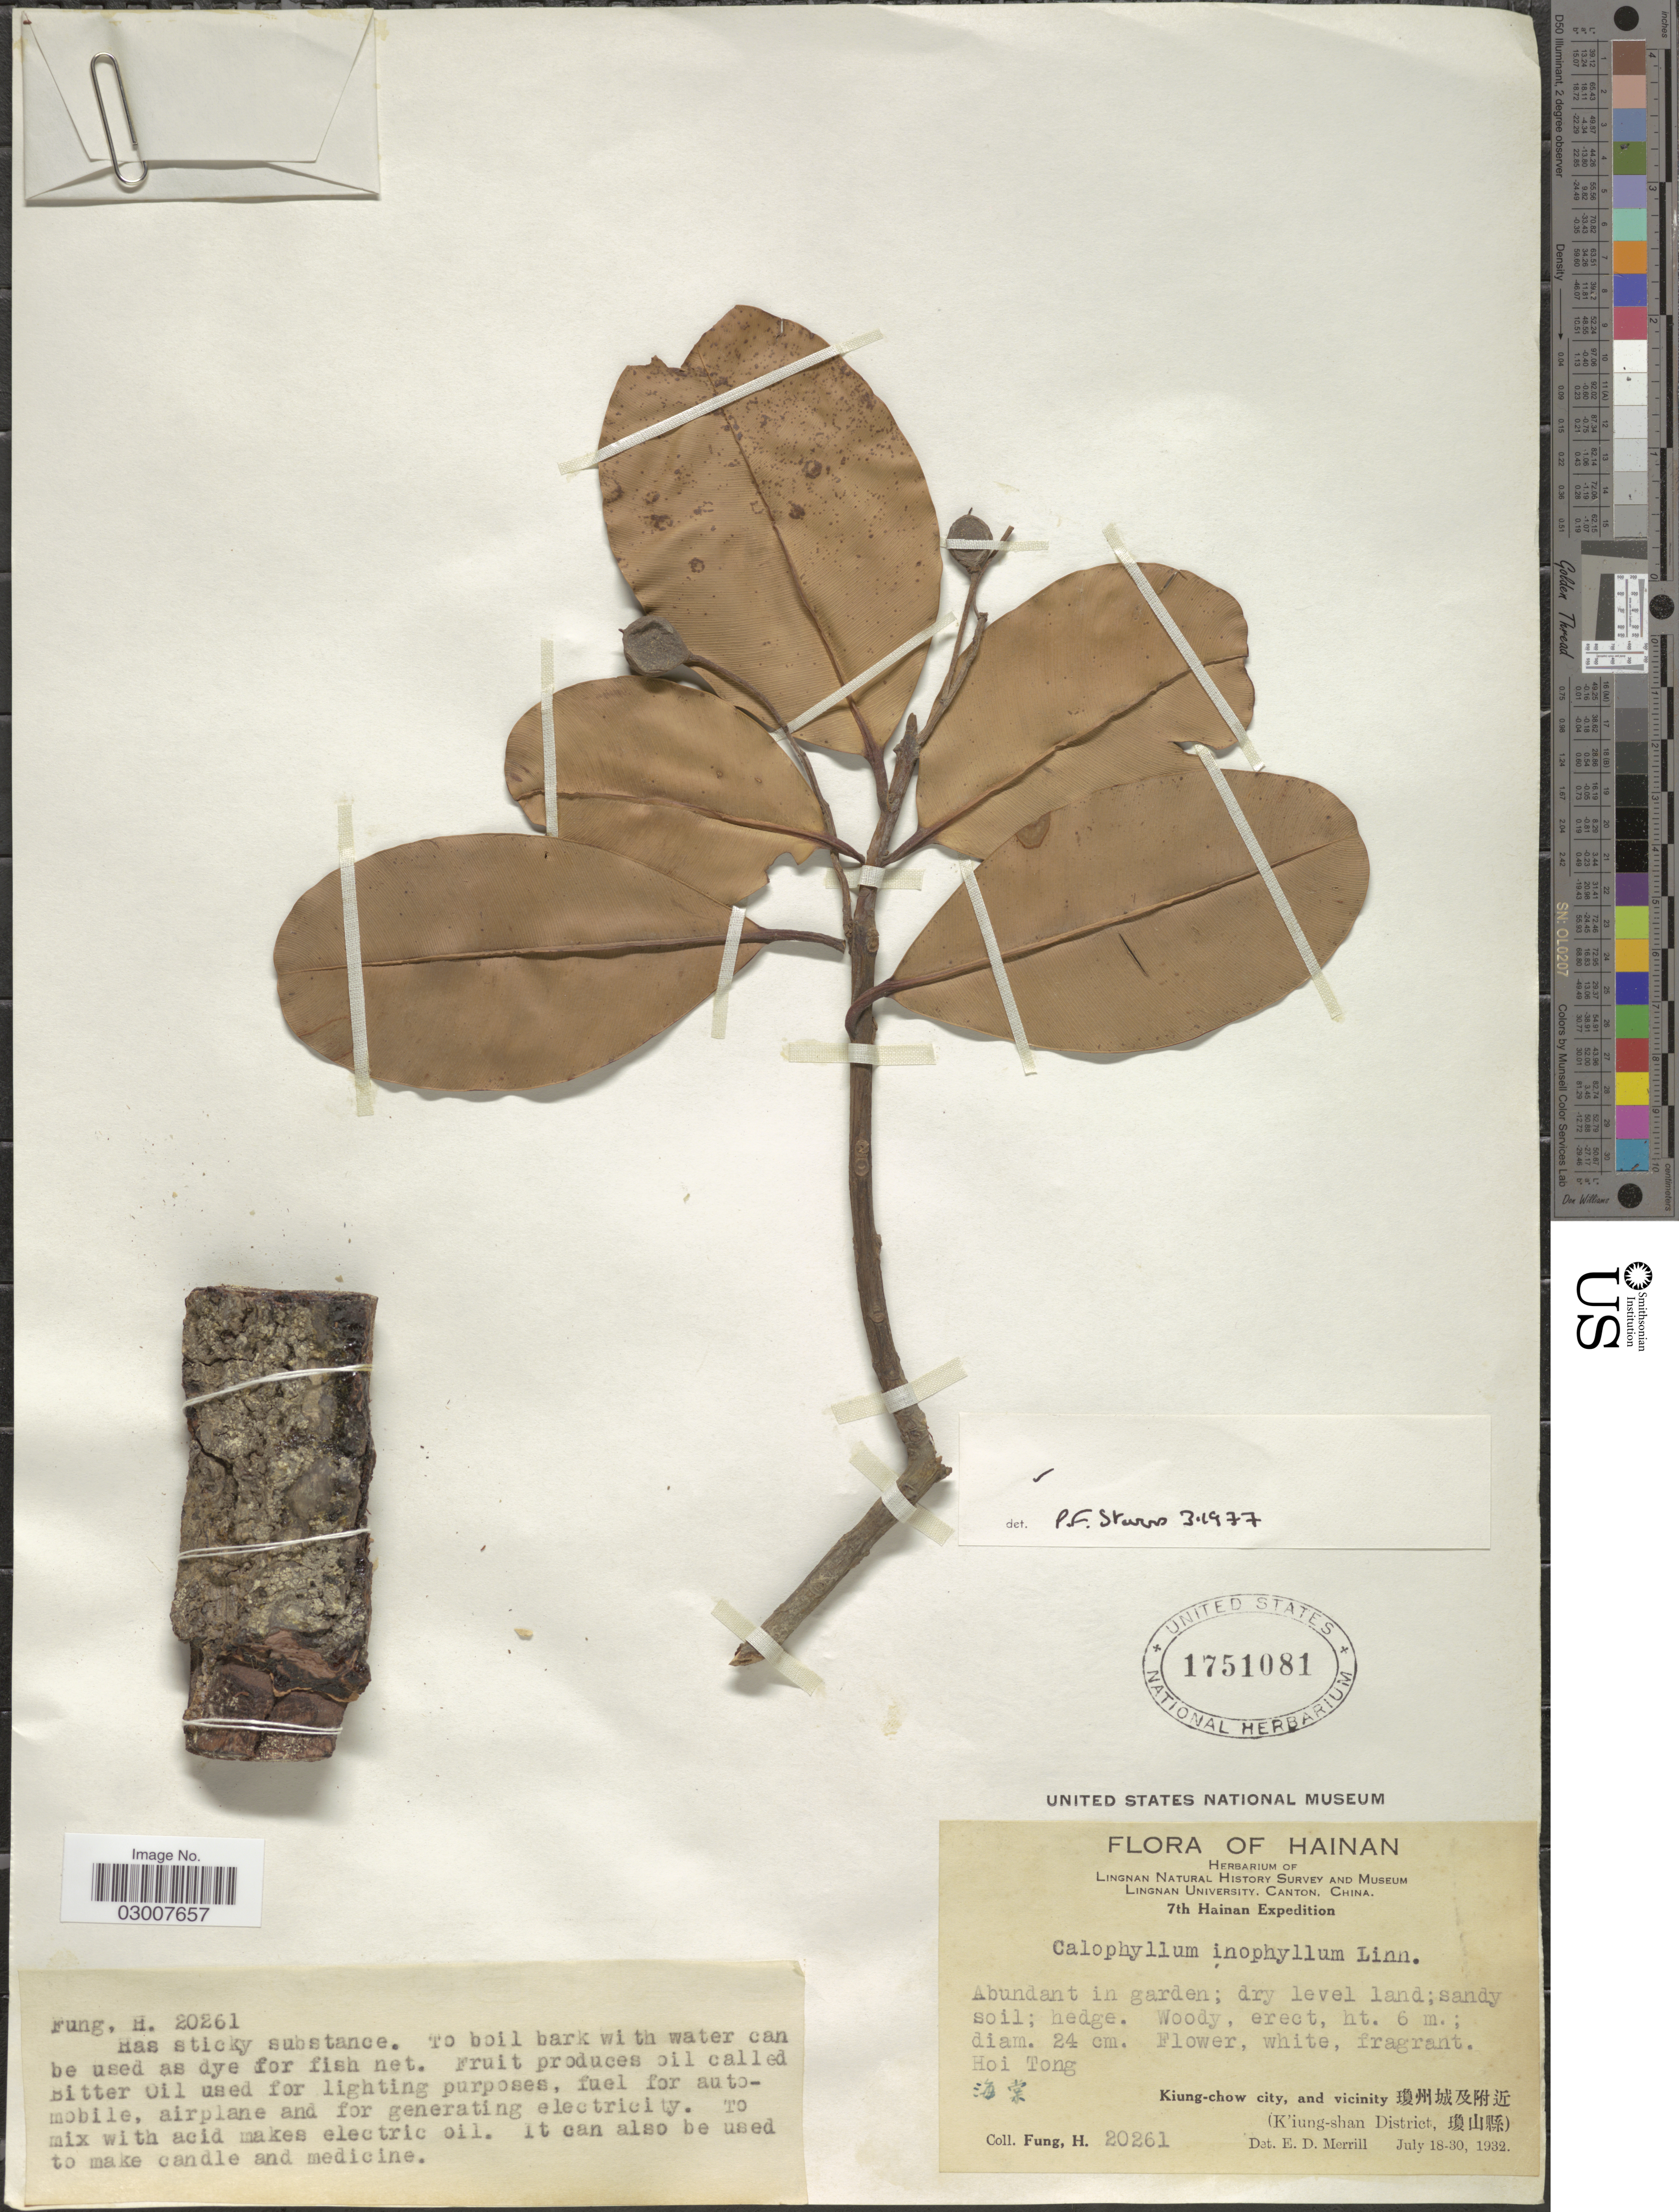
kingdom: Plantae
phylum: Tracheophyta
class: Magnoliopsida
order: Malpighiales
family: Calophyllaceae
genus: Calophyllum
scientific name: Calophyllum inophyllum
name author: L.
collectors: H. Fung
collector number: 20261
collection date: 1932-07-18/1932-07-30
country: China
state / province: Hainan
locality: Kiung-chow city, and vicinity (K'iung-shan District.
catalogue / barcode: US 1751081